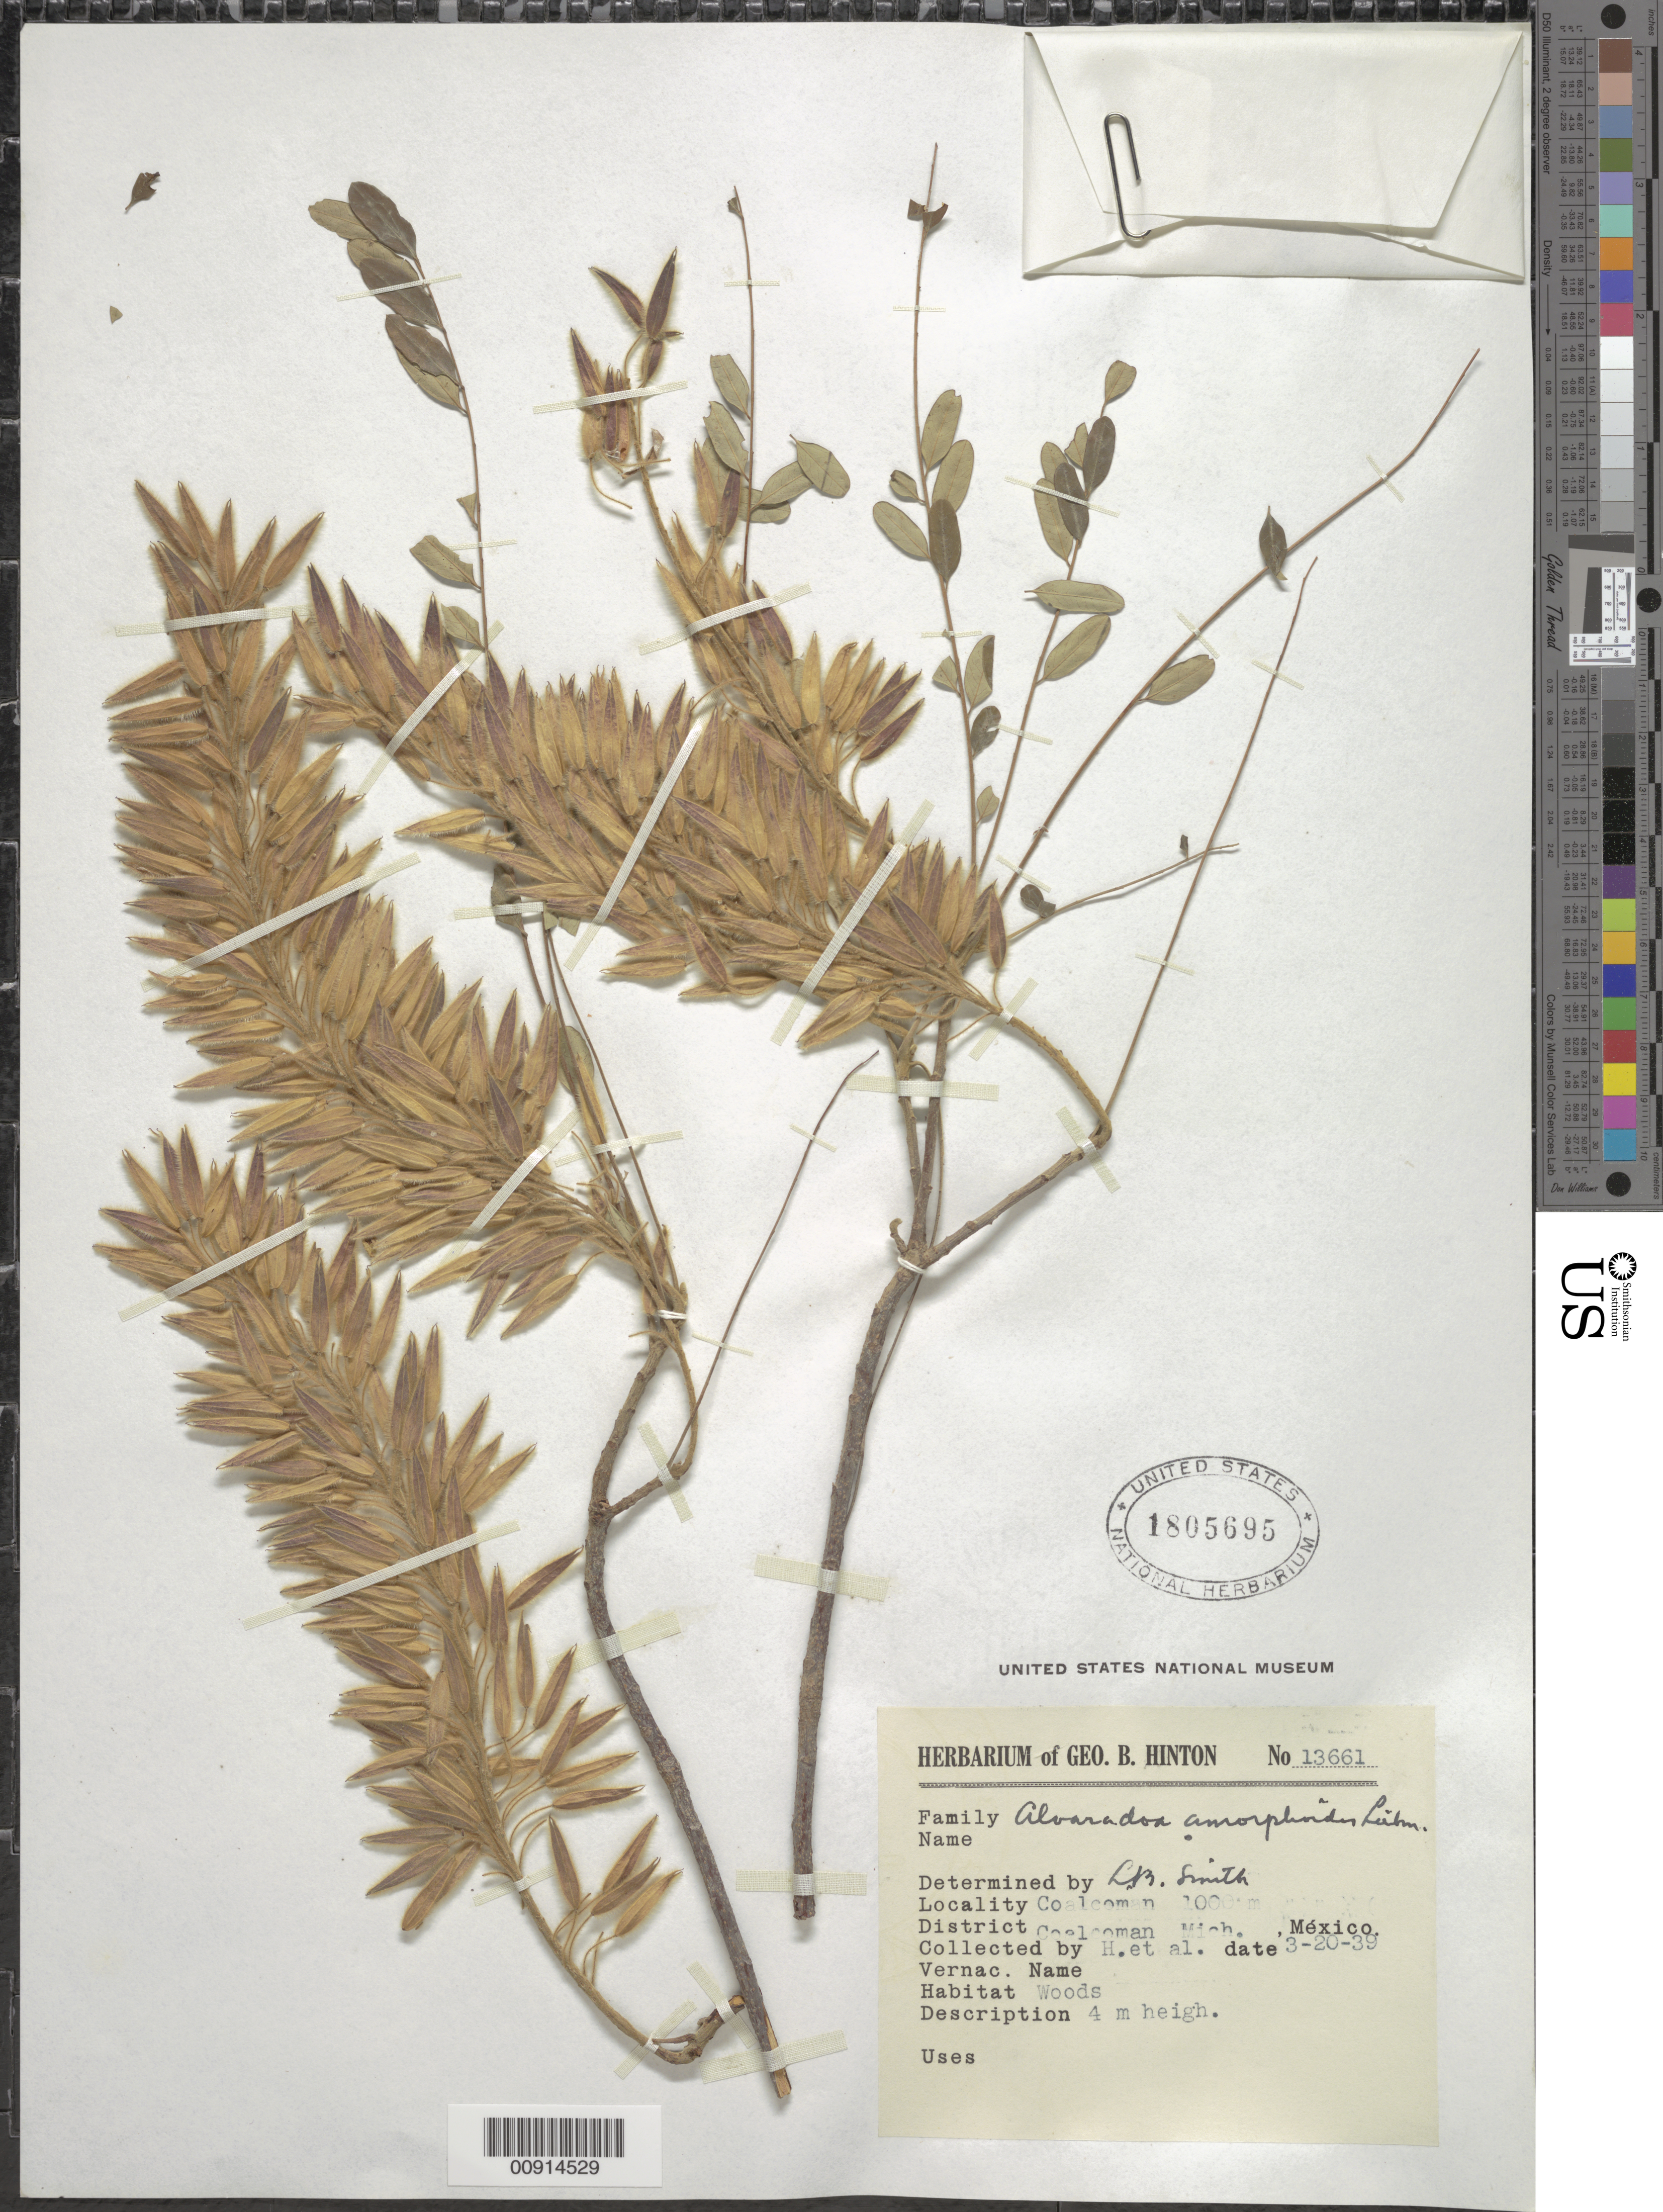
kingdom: Plantae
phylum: Tracheophyta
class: Magnoliopsida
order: Picramniales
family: Picramniaceae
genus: Alvaradoa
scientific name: Alvaradoa amorphoides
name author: Liebm.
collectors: G. B. Hinton & et al.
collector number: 13661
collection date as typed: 20 Mar 1939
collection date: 1939-03-20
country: Mexico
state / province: Michoacán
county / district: Coalcomán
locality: Coalcomán, District Coalcomán, Michoacán.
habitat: Woods.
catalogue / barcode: US 1805695